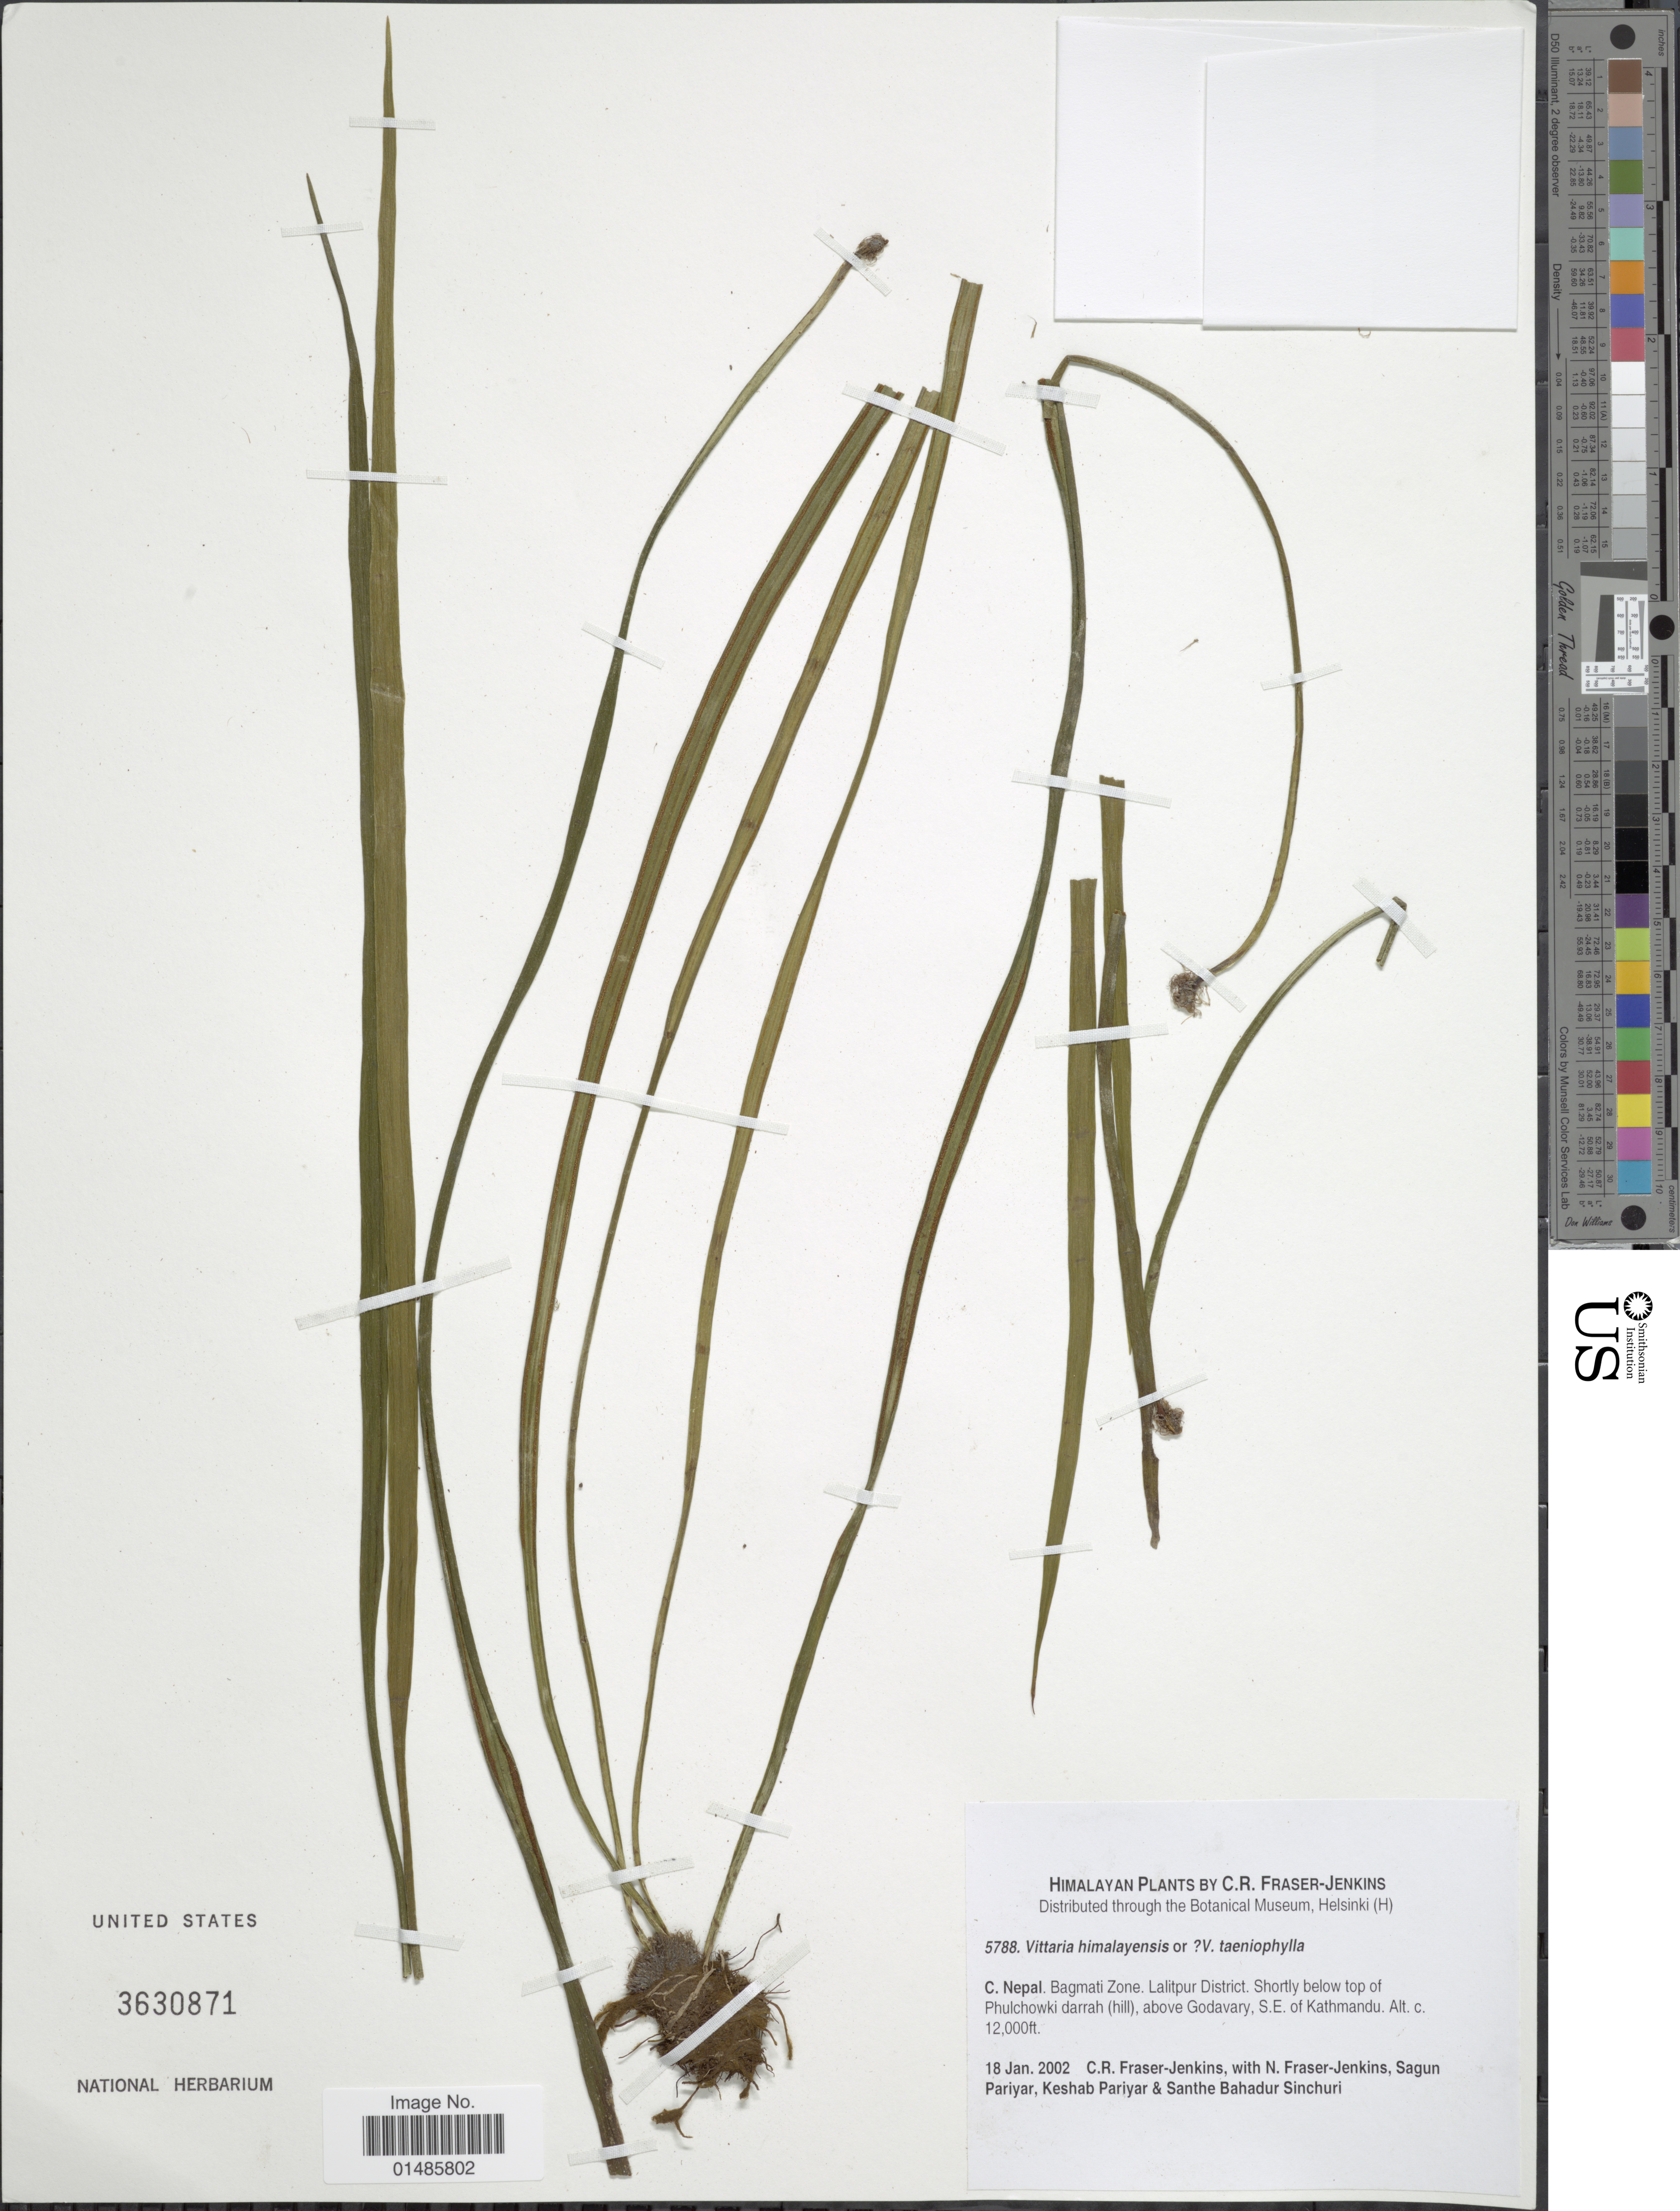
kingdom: Plantae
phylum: Tracheophyta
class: Polypodiopsida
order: Polypodiales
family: Pteridaceae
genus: Haplopteris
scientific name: Haplopteris himalayensis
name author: (Ching) E.H. Crane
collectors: C. R. Fraser-Jenkins, N. Fraser-Jenkins, S. Pariyar, K. Pariyar & S. Sinchuri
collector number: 5788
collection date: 2002-01-18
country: Nepal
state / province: Bagmati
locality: C. Nepal. Bagmati Zone. Lalitpur District. Shortly below top of Phulchowki darrah (hill), above Godavary, S.E. of Kathmandu. Himalayan plants.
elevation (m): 3658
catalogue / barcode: US 3630871